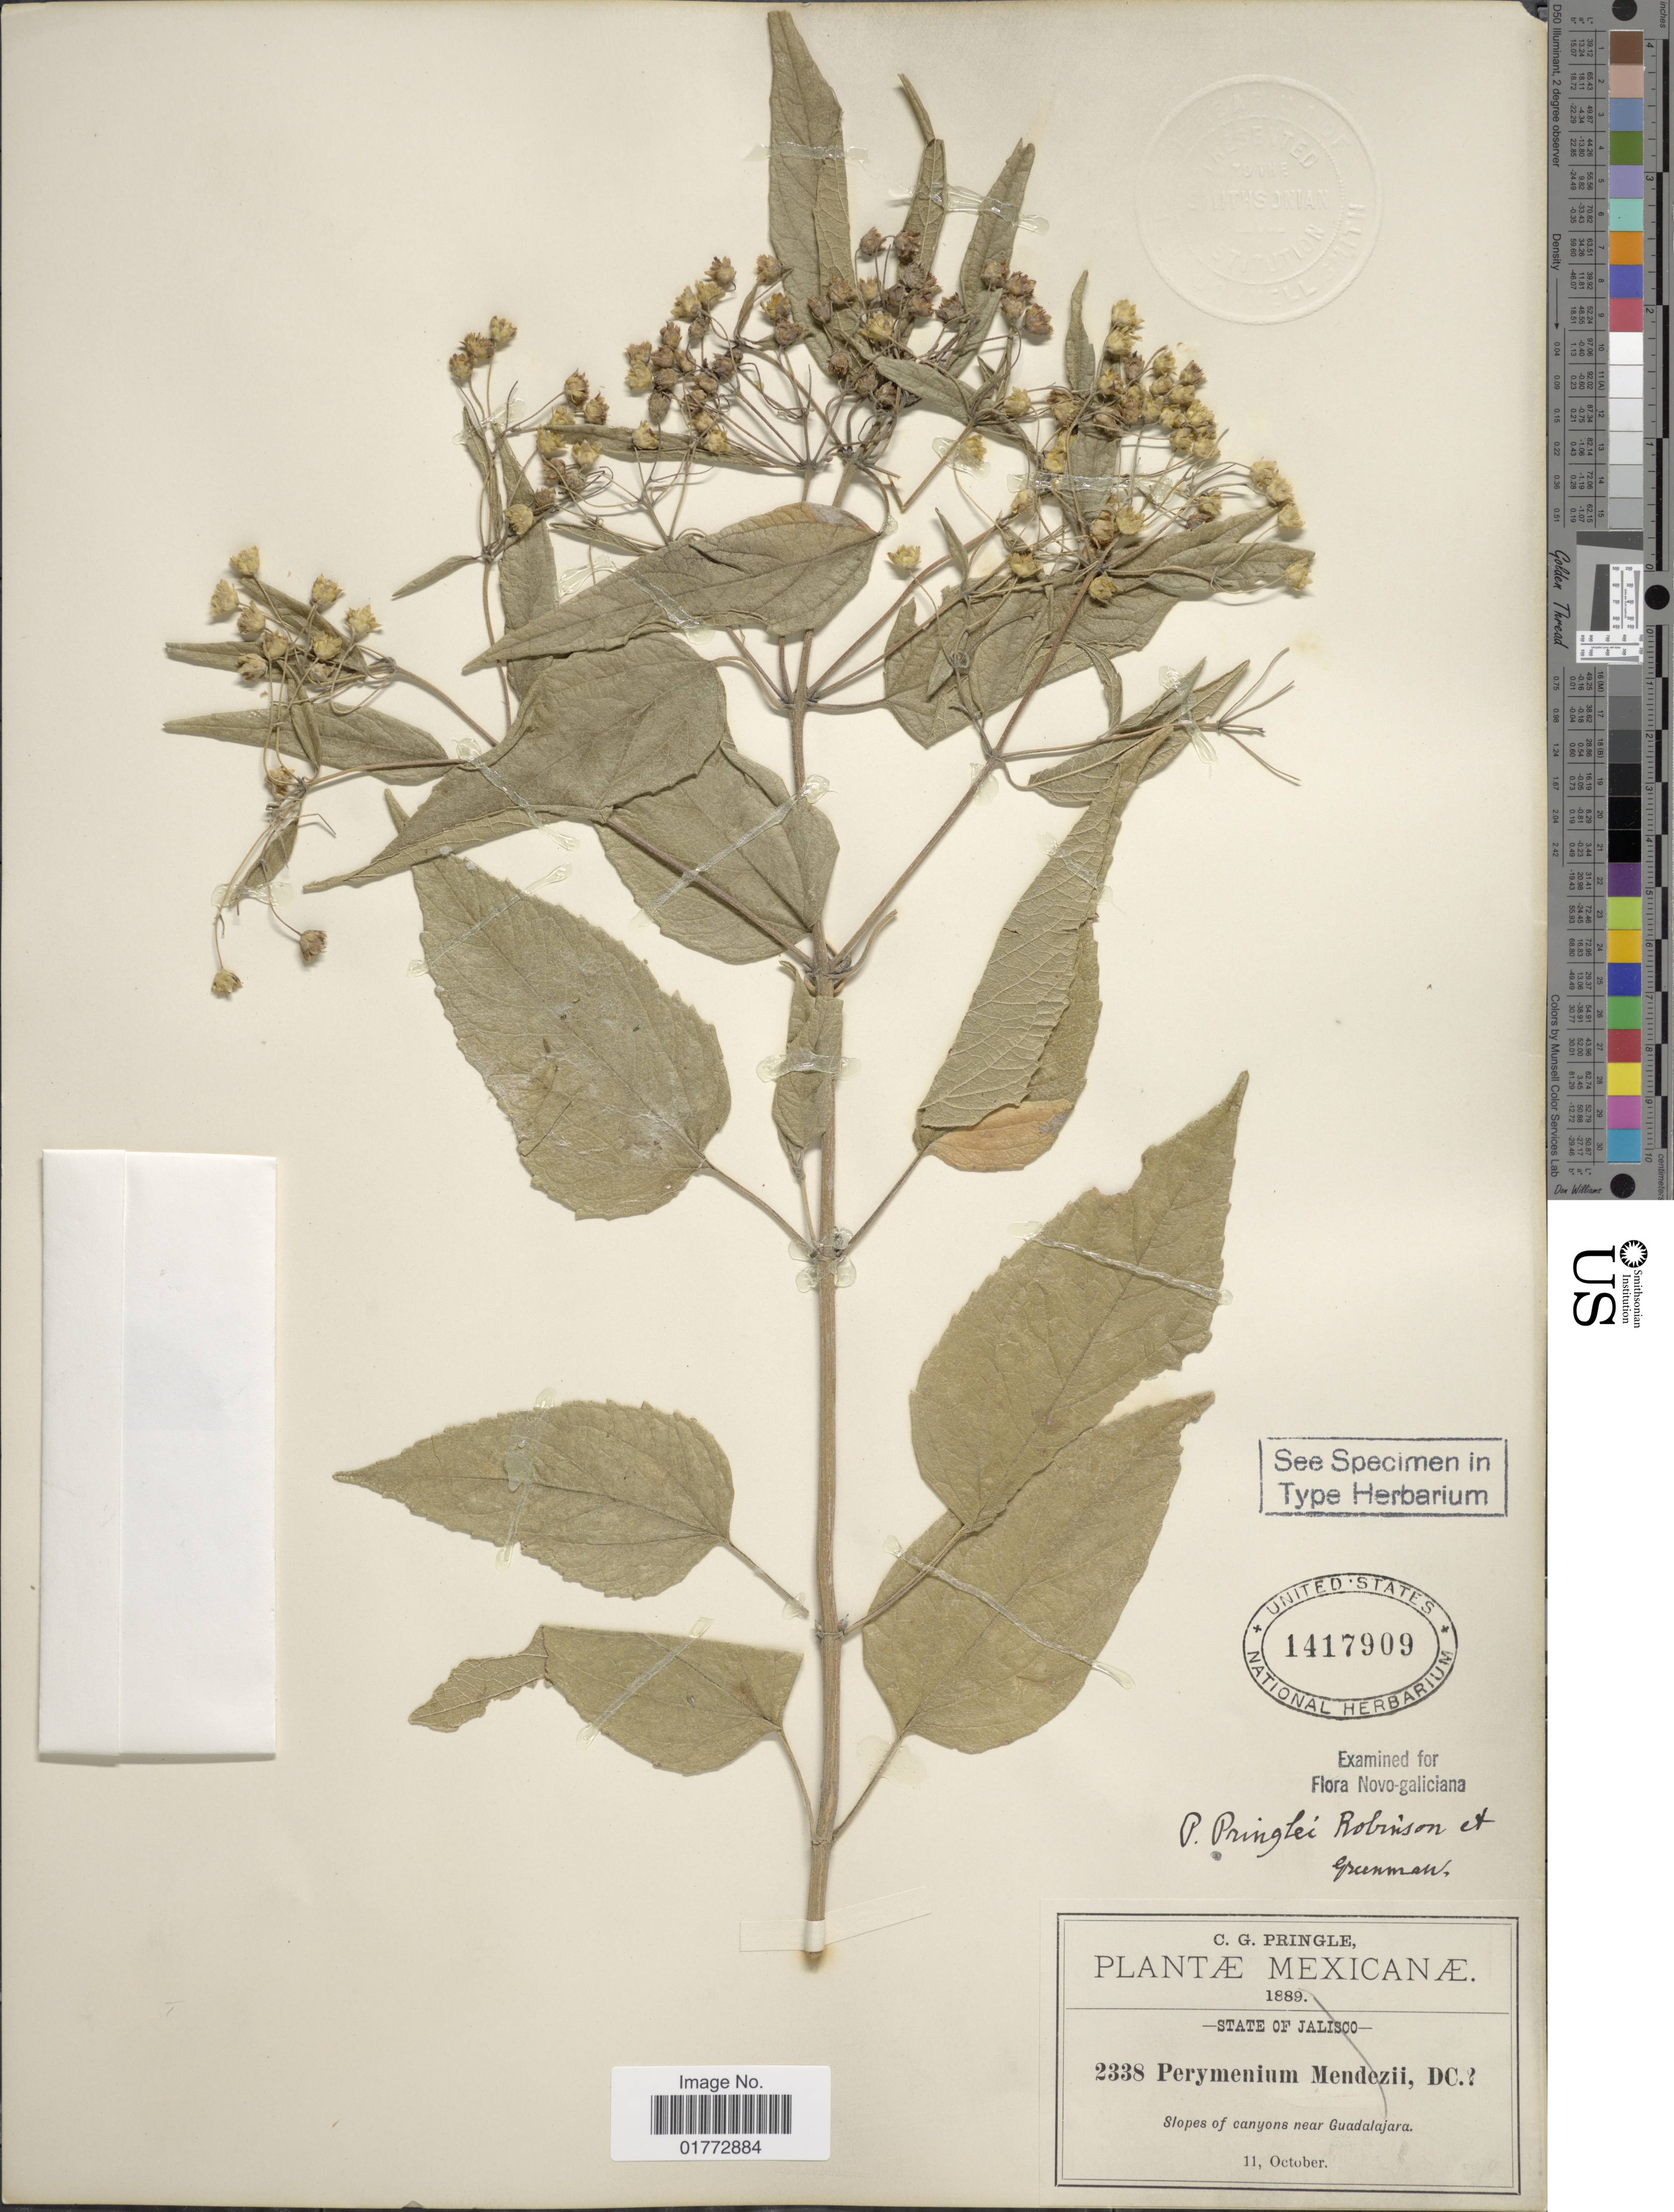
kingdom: Plantae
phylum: Tracheophyta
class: Magnoliopsida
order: Asterales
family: Asteraceae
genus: Perymenium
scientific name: Perymenium pringlei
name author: B.L. Rob. & Greenm.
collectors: C. G. Pringle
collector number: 2338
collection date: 1889-10-11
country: Mexico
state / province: Jalisco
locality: Slopes of canyons near Guadalajara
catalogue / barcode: US 1417909